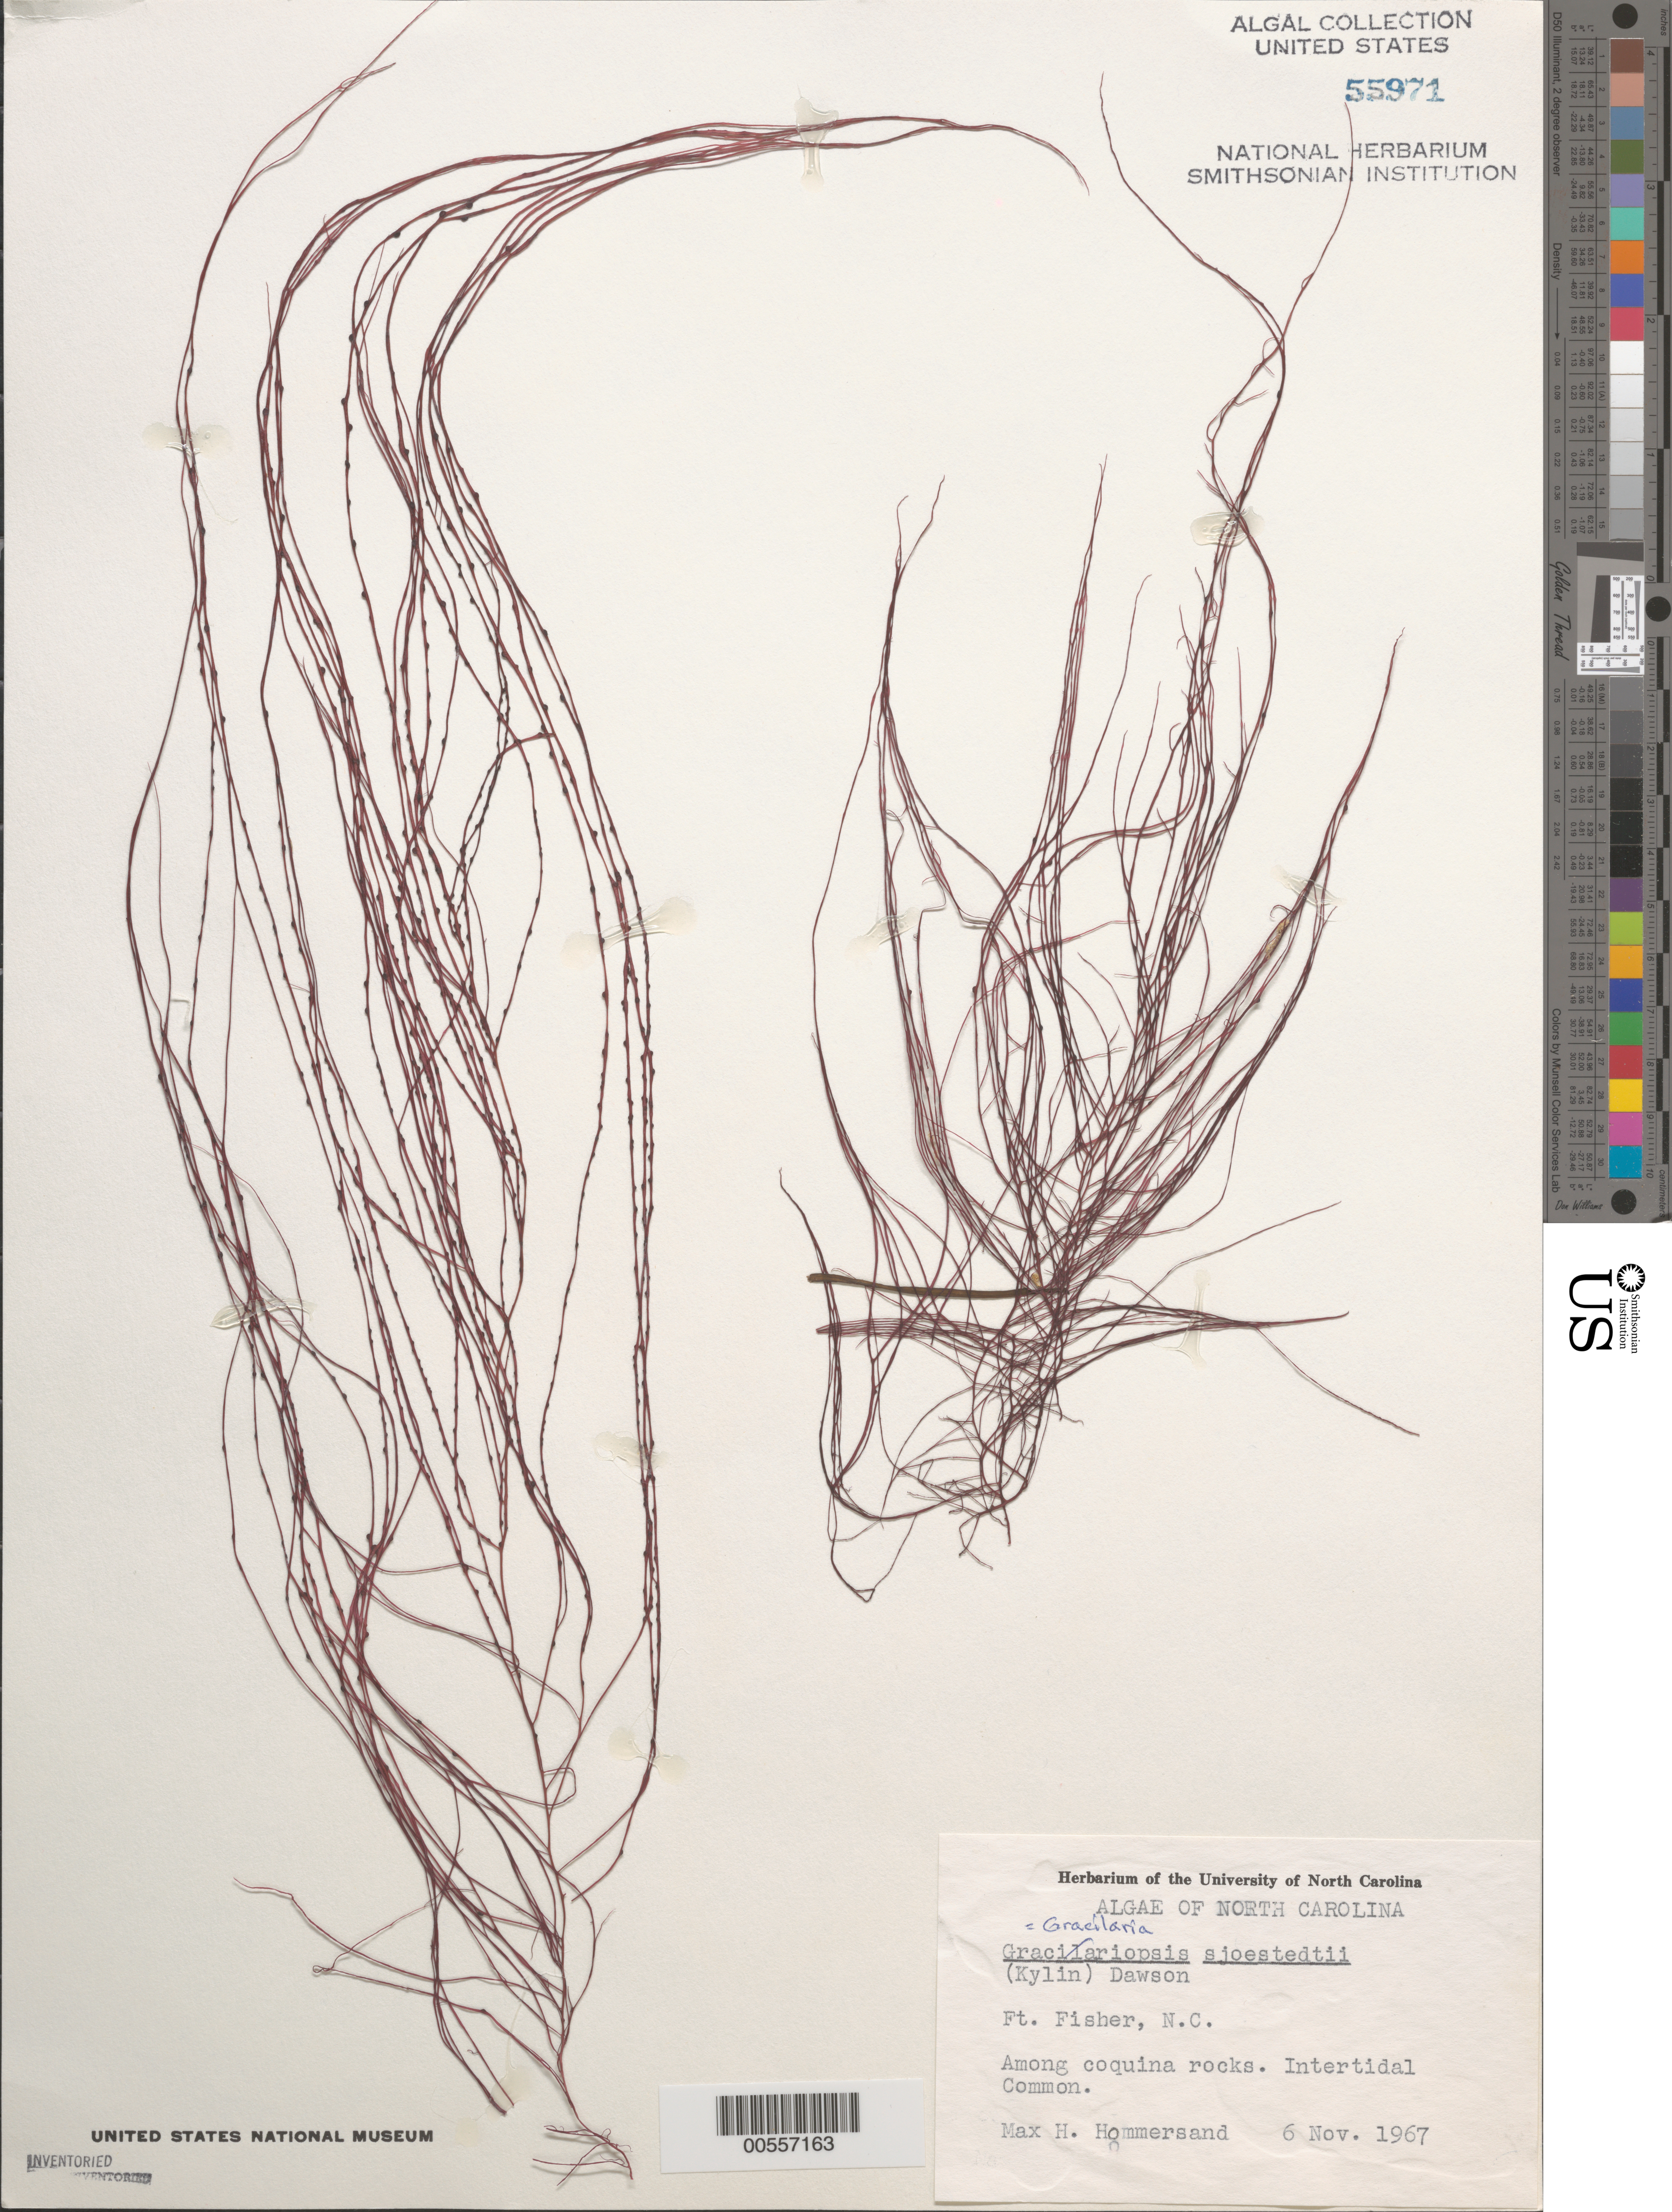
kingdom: Plantae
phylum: Rhodophyta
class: Florideophyceae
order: Gracilariales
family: Gracilariaceae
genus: Gracilariopsis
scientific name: Gracilariopsis andersonii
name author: (Grunow) E.Y. Dawson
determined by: Algae name updating Project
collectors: M. H. Hommersand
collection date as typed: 06 Nov 1967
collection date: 1967-11-06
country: United States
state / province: North Carolina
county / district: New Hanover County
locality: Fort Fisher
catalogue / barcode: US 55971